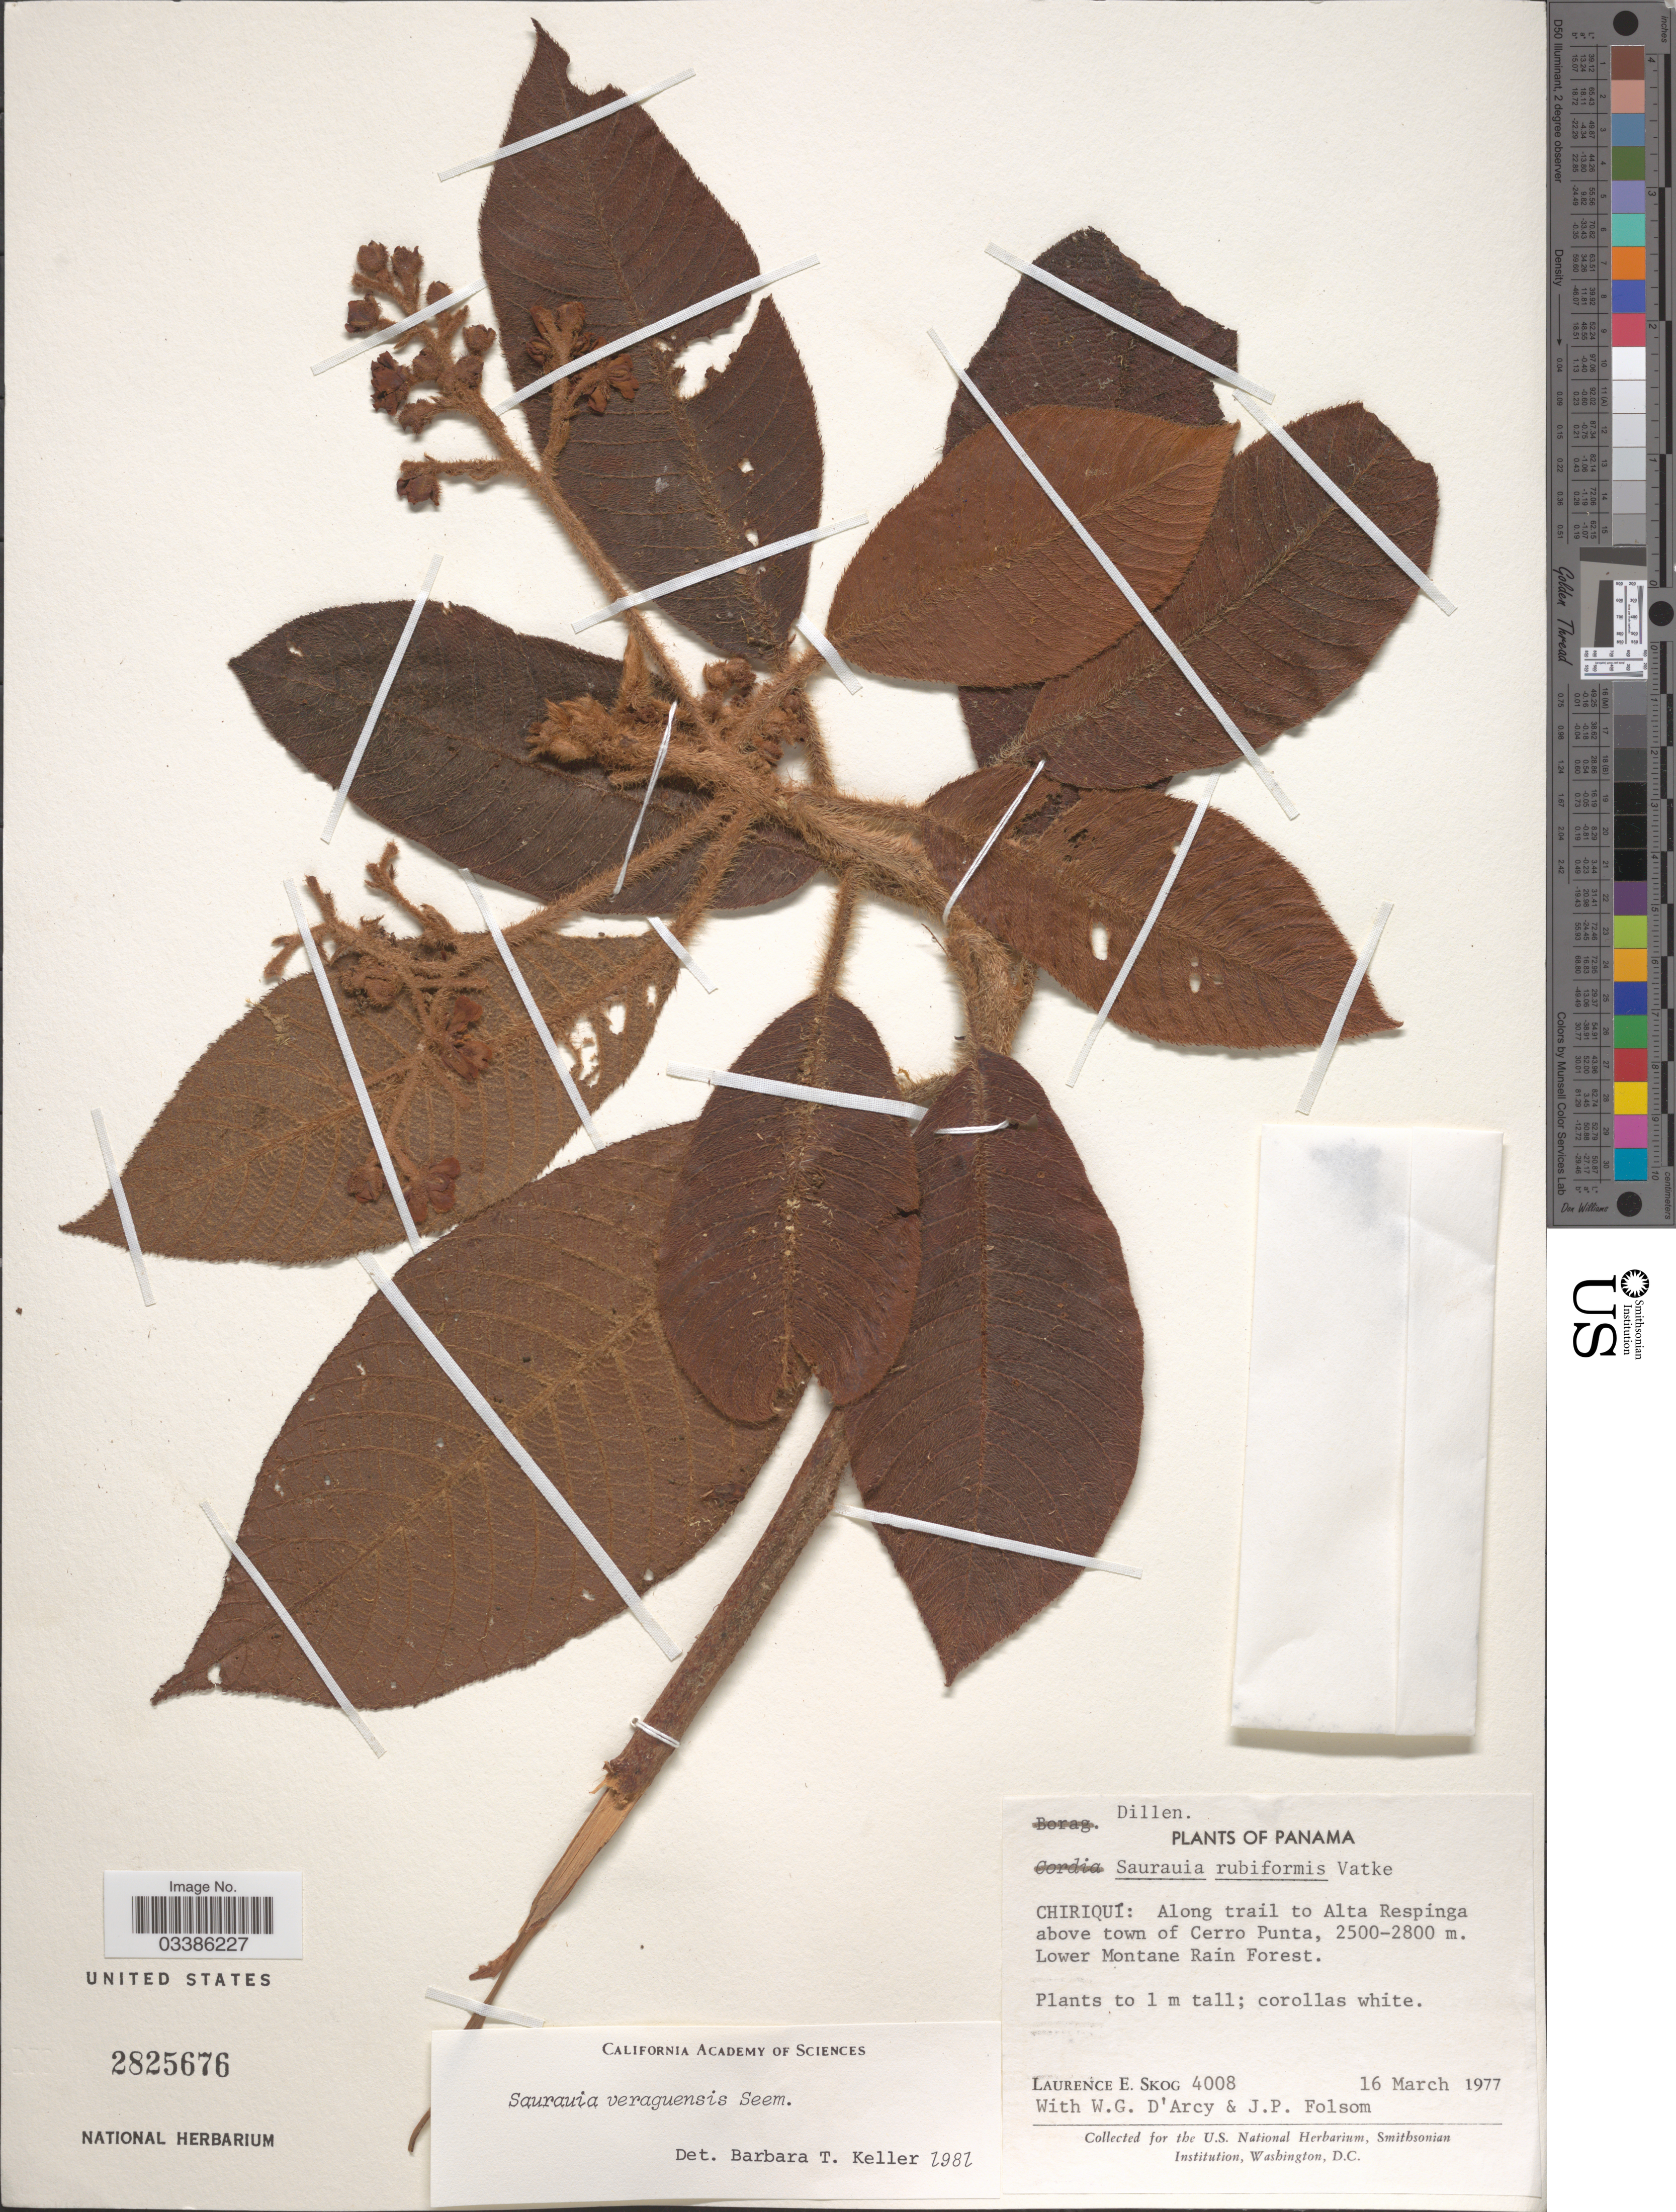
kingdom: Plantae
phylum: Tracheophyta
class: Magnoliopsida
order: Ericales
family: Actinidiaceae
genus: Saurauia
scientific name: Saurauia veraguasensis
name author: Seem.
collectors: L. E. Skog, W. G. D'Arcy & J. P. Folsom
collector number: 4008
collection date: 1977-03-16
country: Panama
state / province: Chiriqui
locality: Along trail to Alta Respinga above town of Cerro Punta, Lower Montane Rain Forest.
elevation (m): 2500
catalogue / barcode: US 2825676